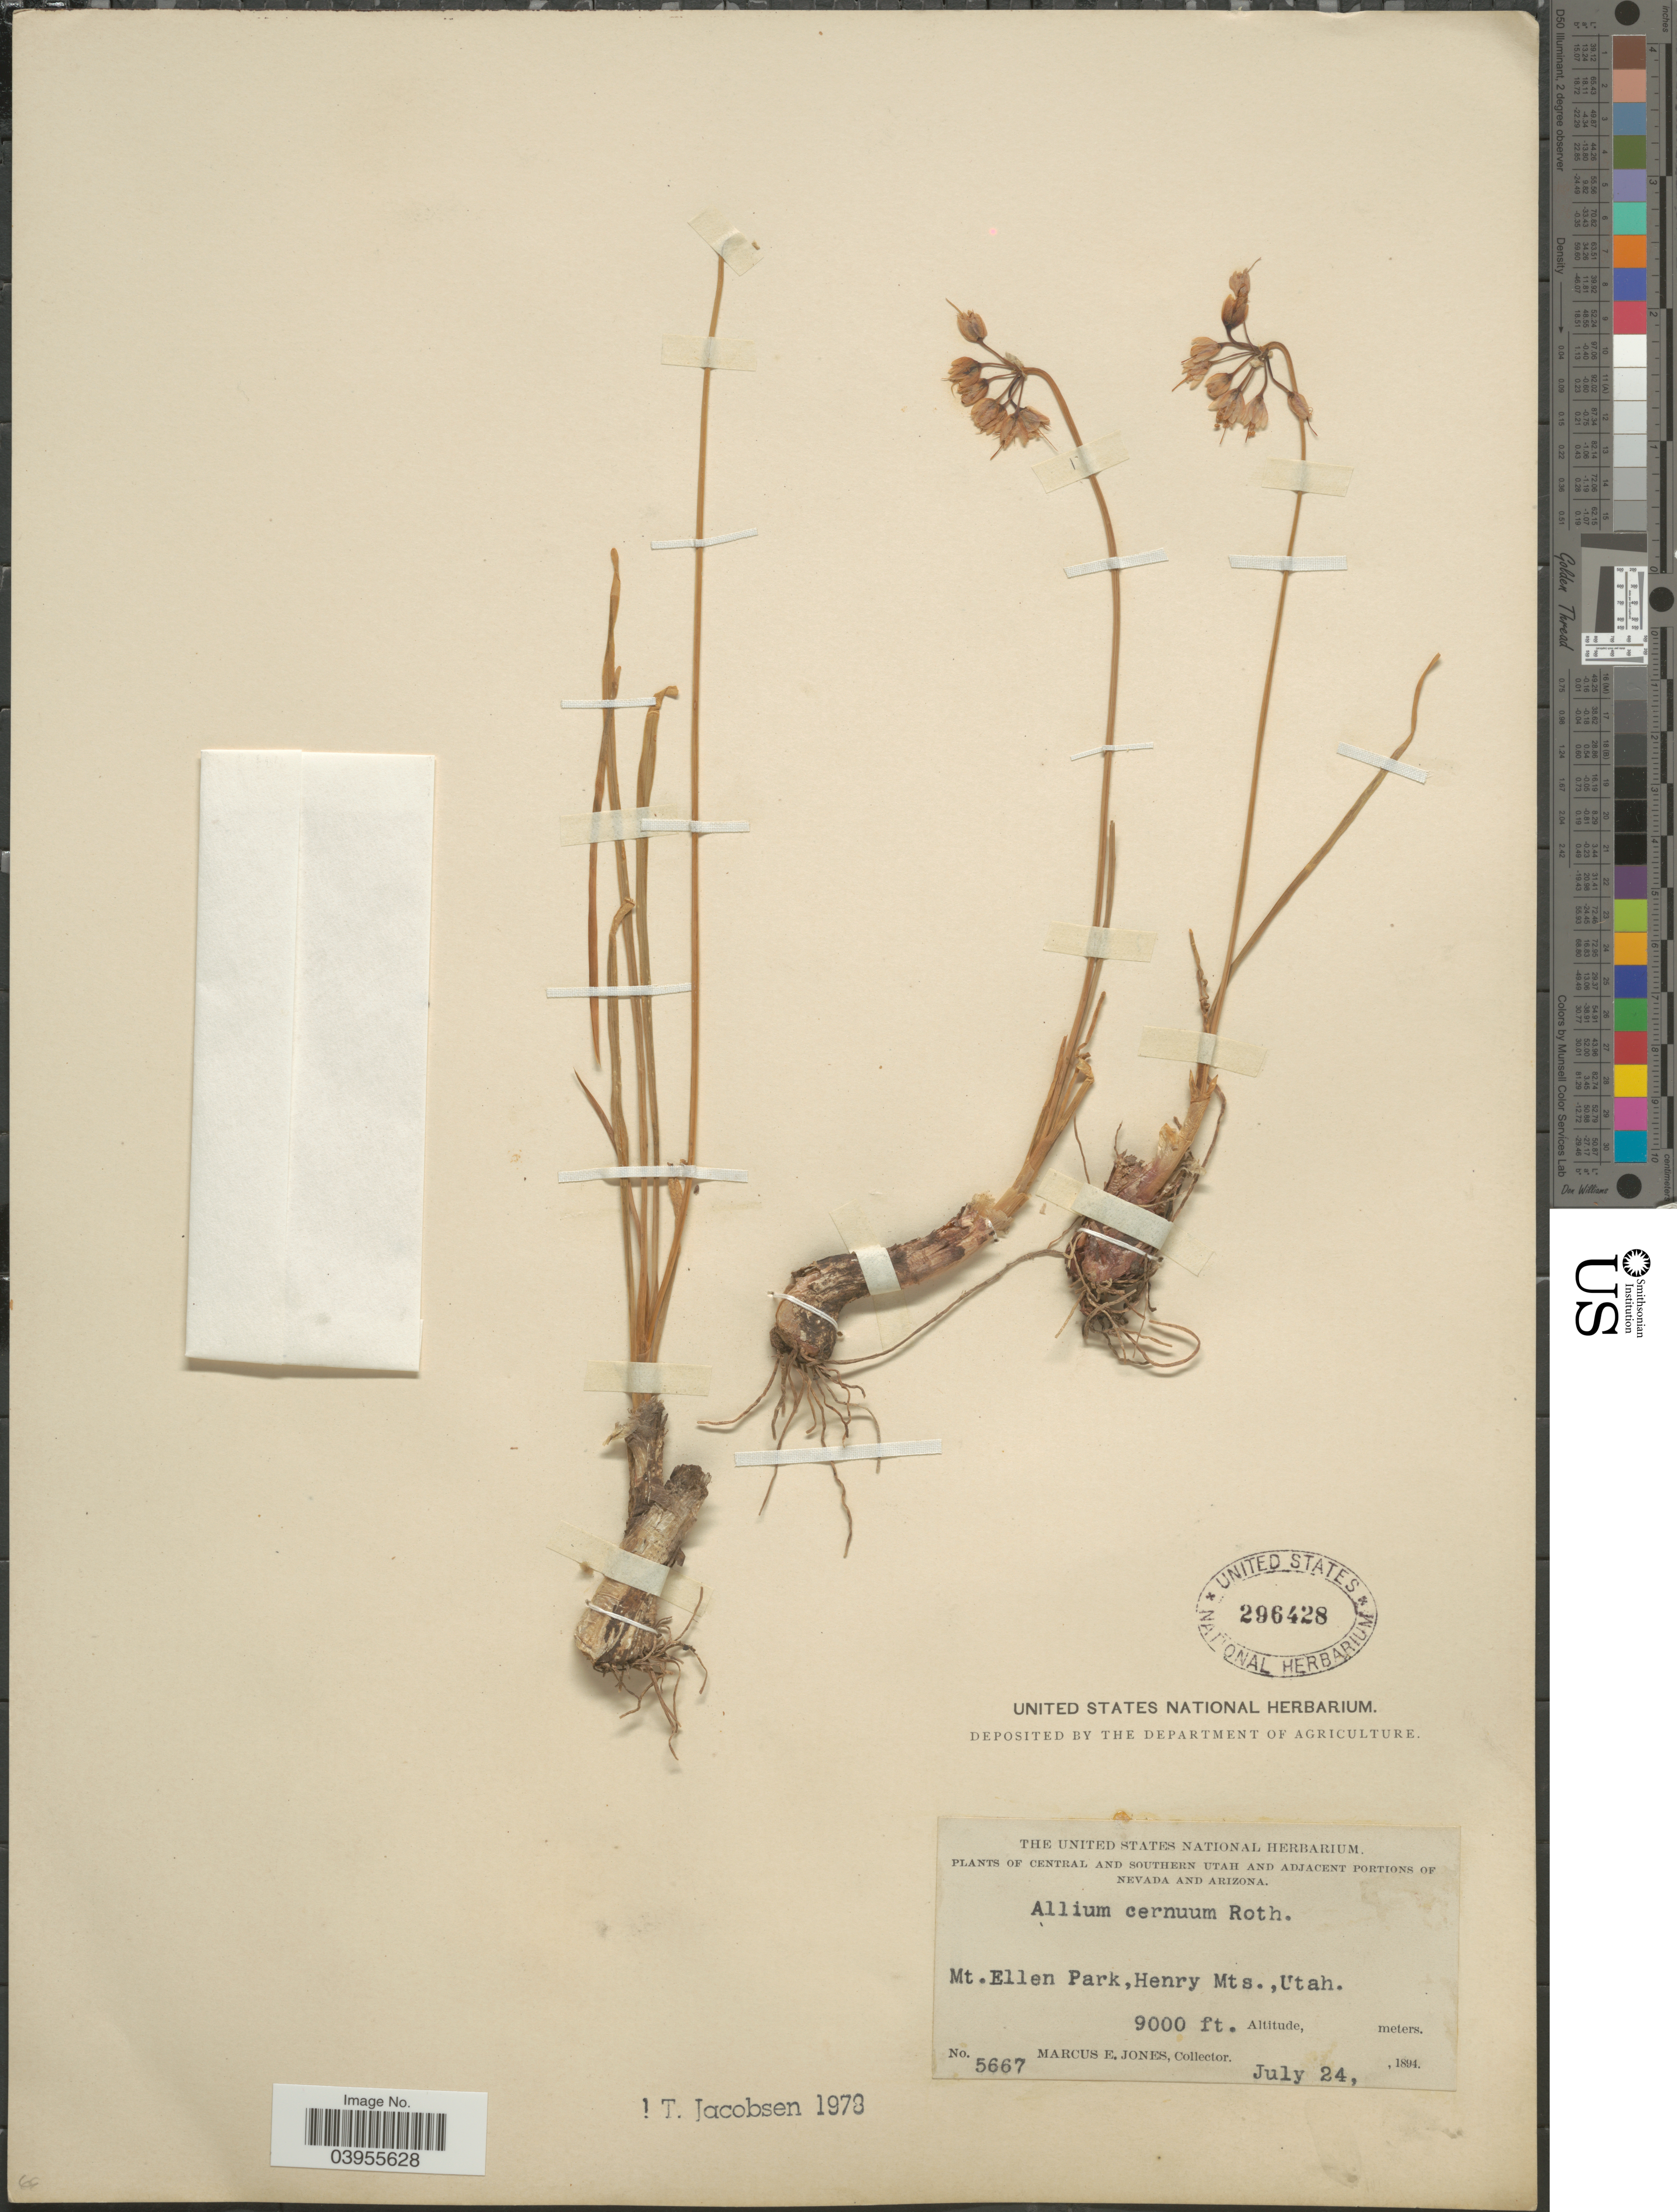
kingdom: Plantae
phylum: Tracheophyta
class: Liliopsida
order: Asparagales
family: Amaryllidaceae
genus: Allium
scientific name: Allium cernuum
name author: Roth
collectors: M. E. Jones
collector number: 5667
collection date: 1894-07-24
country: United States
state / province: Utah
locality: Central and Southern Utah. Mt. Ellen Park, Henry Mts.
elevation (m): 2743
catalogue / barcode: US 296428